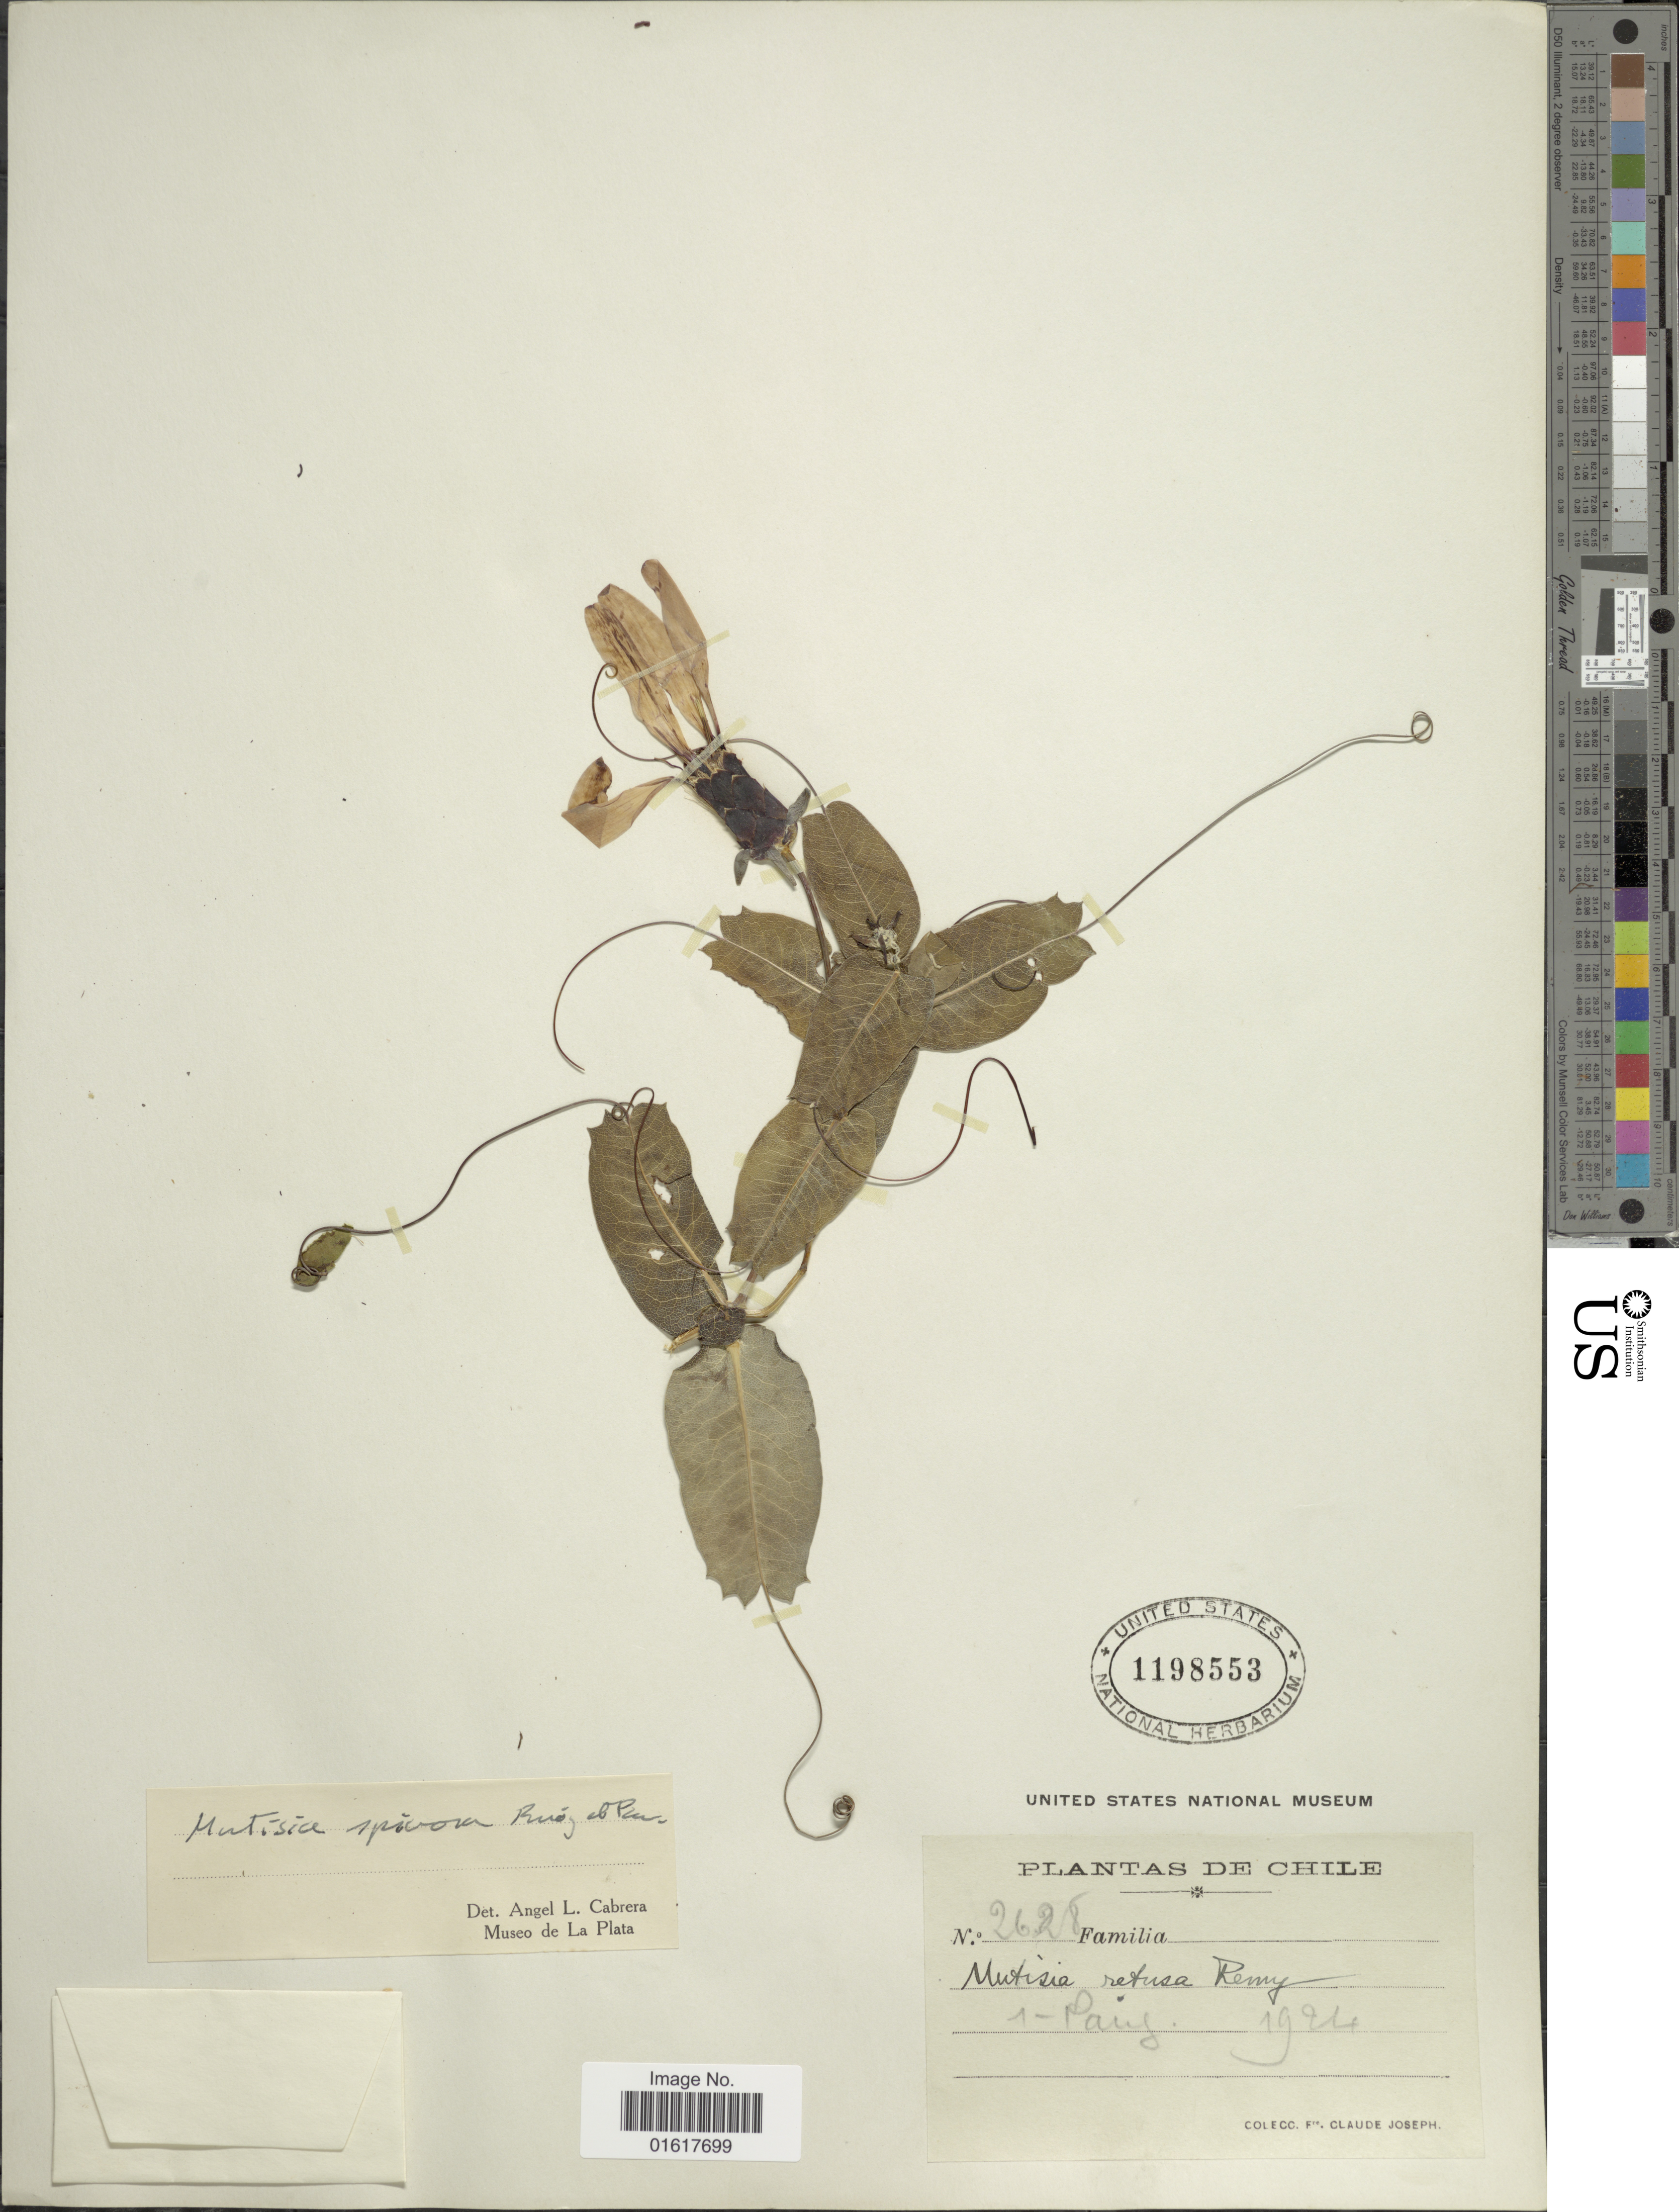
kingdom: Plantae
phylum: Tracheophyta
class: Magnoliopsida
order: Asterales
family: Asteraceae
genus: Mutisia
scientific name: Mutisia spinosa var. spinosa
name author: Ruiz & Pav.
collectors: Bro. Claude-Joseph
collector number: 2628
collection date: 1924-01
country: Chile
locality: Pauz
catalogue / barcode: US 1198553